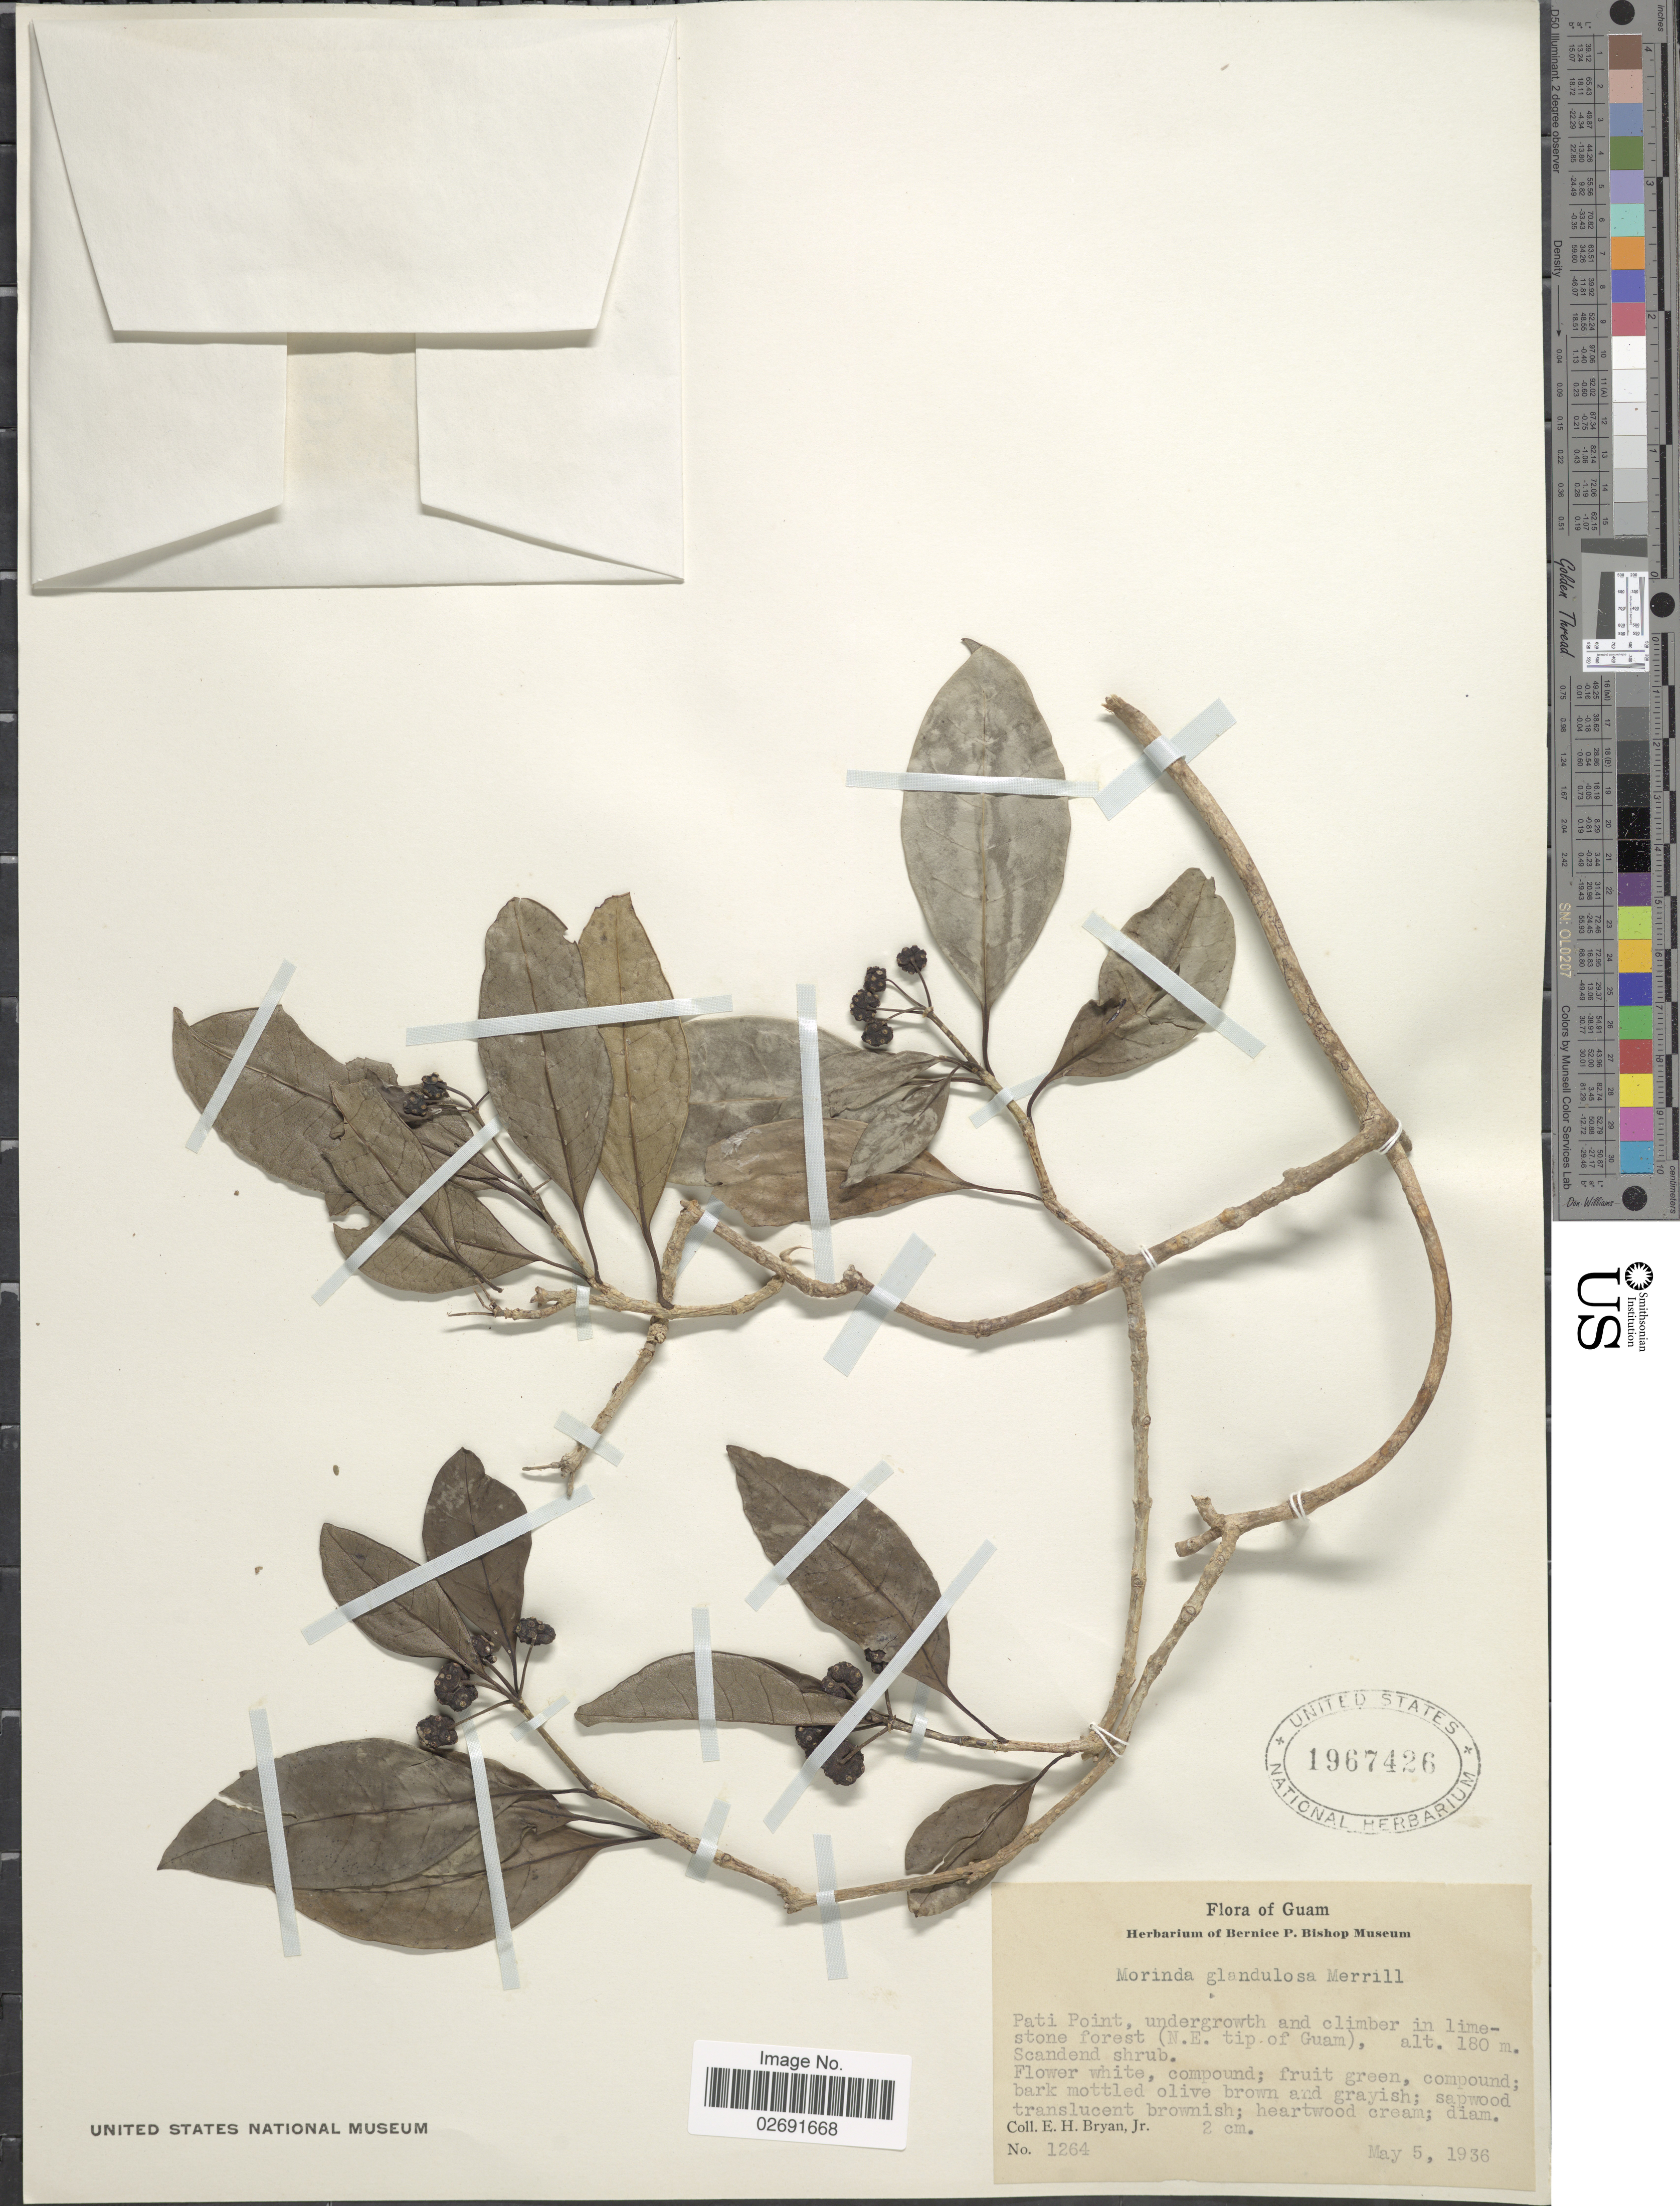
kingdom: Plantae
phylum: Tracheophyta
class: Magnoliopsida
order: Gentianales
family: Rubiaceae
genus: Gynochthodes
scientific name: Gynochthodes myrtifolia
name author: (A. Gray) Razafim. & B. Bremer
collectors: E. Bryan Jr.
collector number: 1264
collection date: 1936-05-05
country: Guam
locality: Pati Point, undergrowth and climber in limestone forest (N.E. tip of Guam).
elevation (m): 180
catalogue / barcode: US 1967426